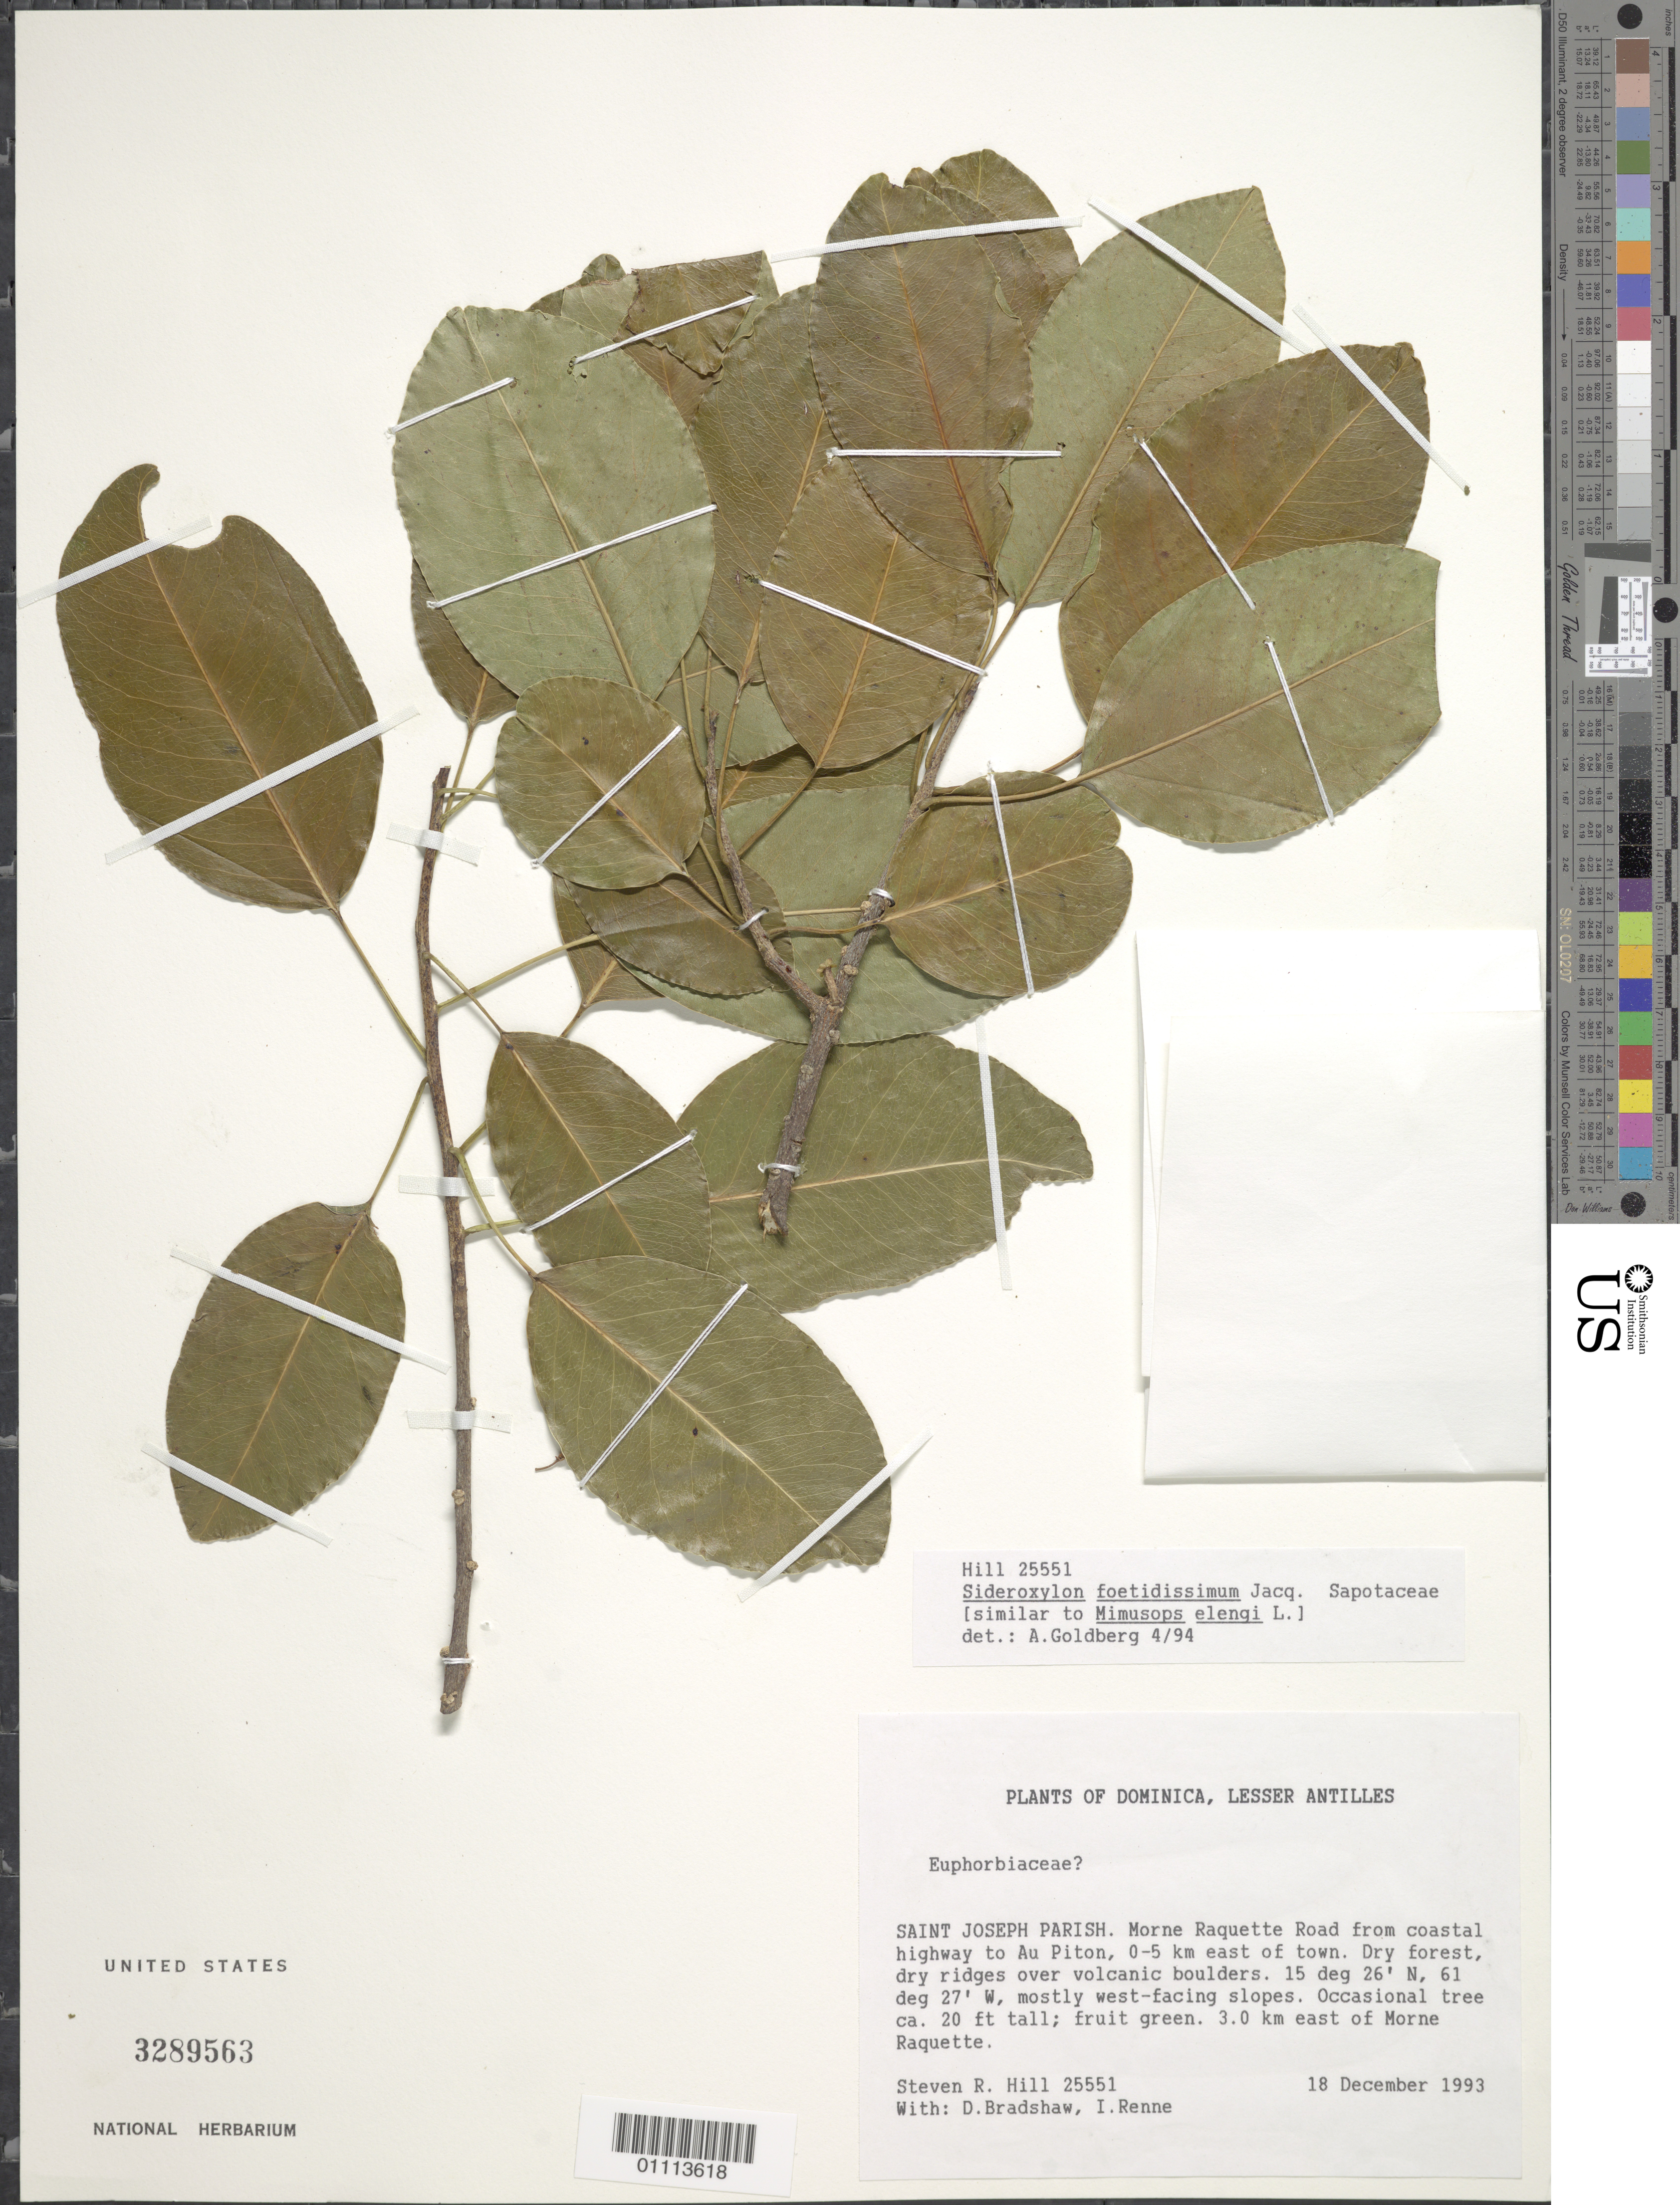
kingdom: Plantae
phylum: Tracheophyta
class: Magnoliopsida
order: Ericales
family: Sapotaceae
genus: Sideroxylon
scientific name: Sideroxylon foetidissimum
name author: Jacq.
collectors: S. R. Hill, D. Bradshaw & I. Renne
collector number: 25551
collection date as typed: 18 Dec 1993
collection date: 1993-12-18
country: Dominica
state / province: St. Joseph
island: Dominica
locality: Morne Raquette Road from coastal highway to Au Piton, 0-5 km. E of town, 3 km. E of Morne Raquette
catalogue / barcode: US 3289563